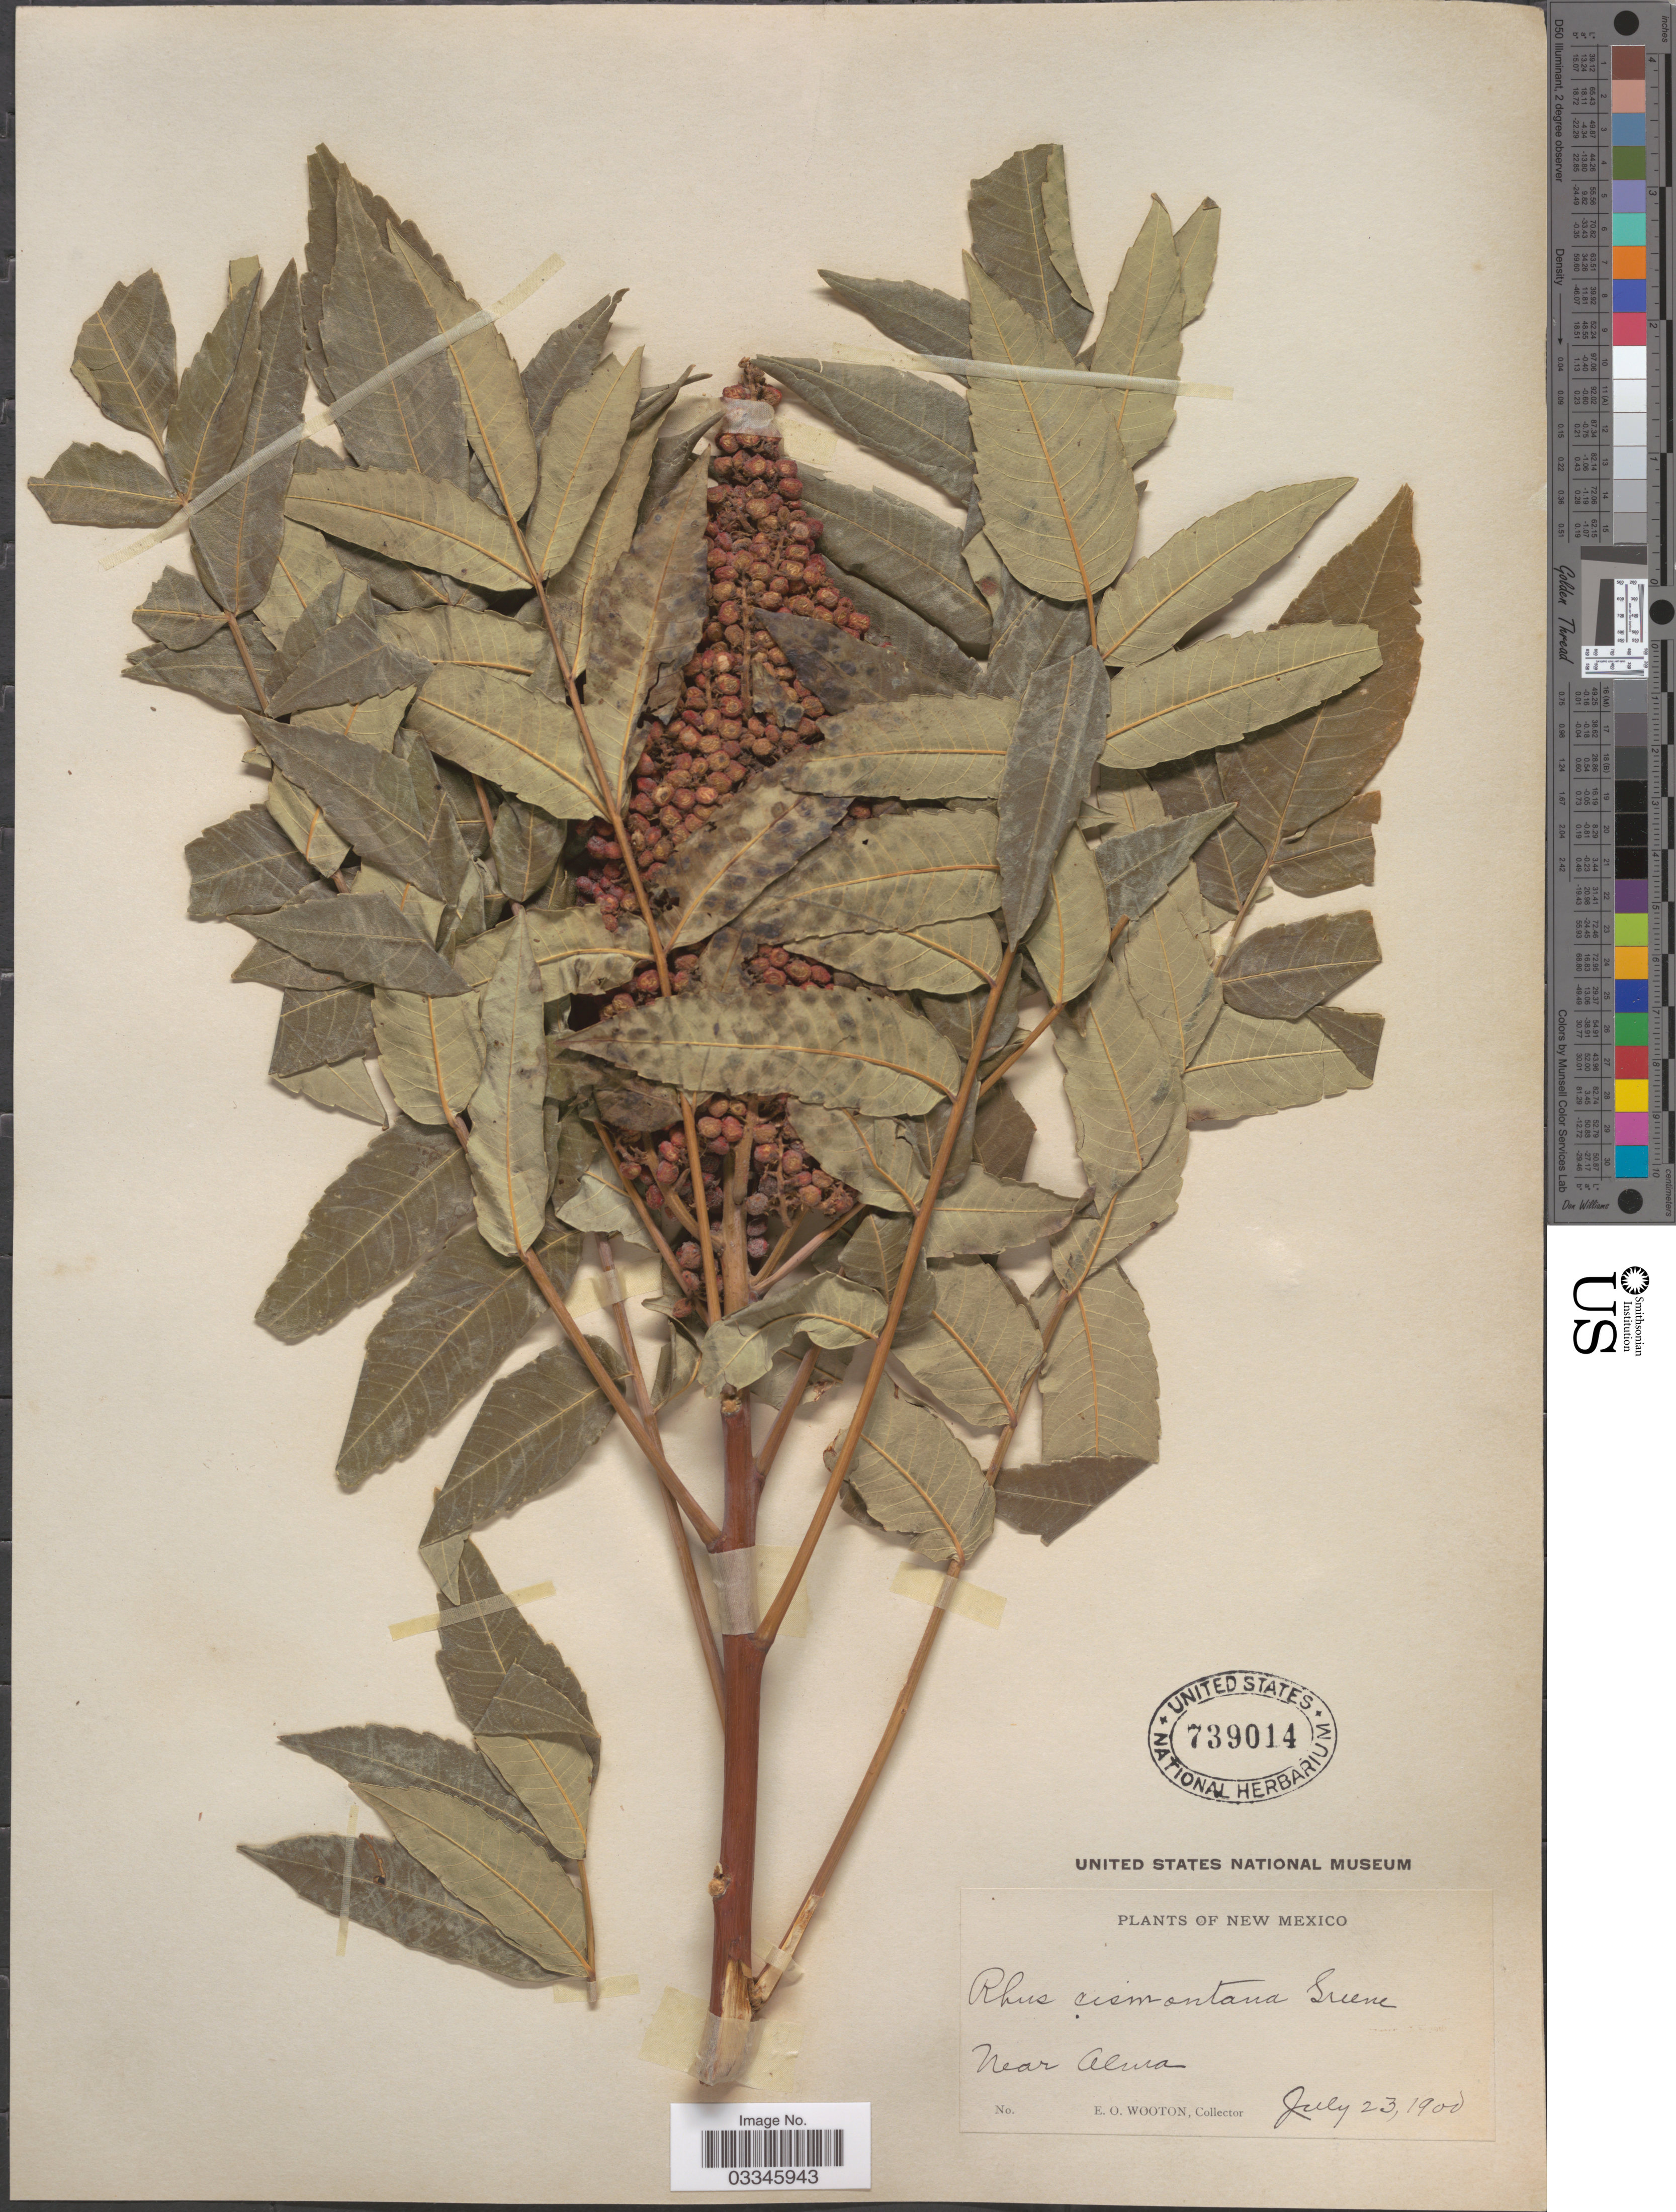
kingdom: Plantae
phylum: Tracheophyta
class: Magnoliopsida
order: Sapindales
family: Anacardiaceae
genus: Rhus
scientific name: Rhus glabra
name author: L.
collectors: E. O. Wooton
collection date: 1900-07-23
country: United States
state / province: New Mexico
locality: Near Alma.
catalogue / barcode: US 739014